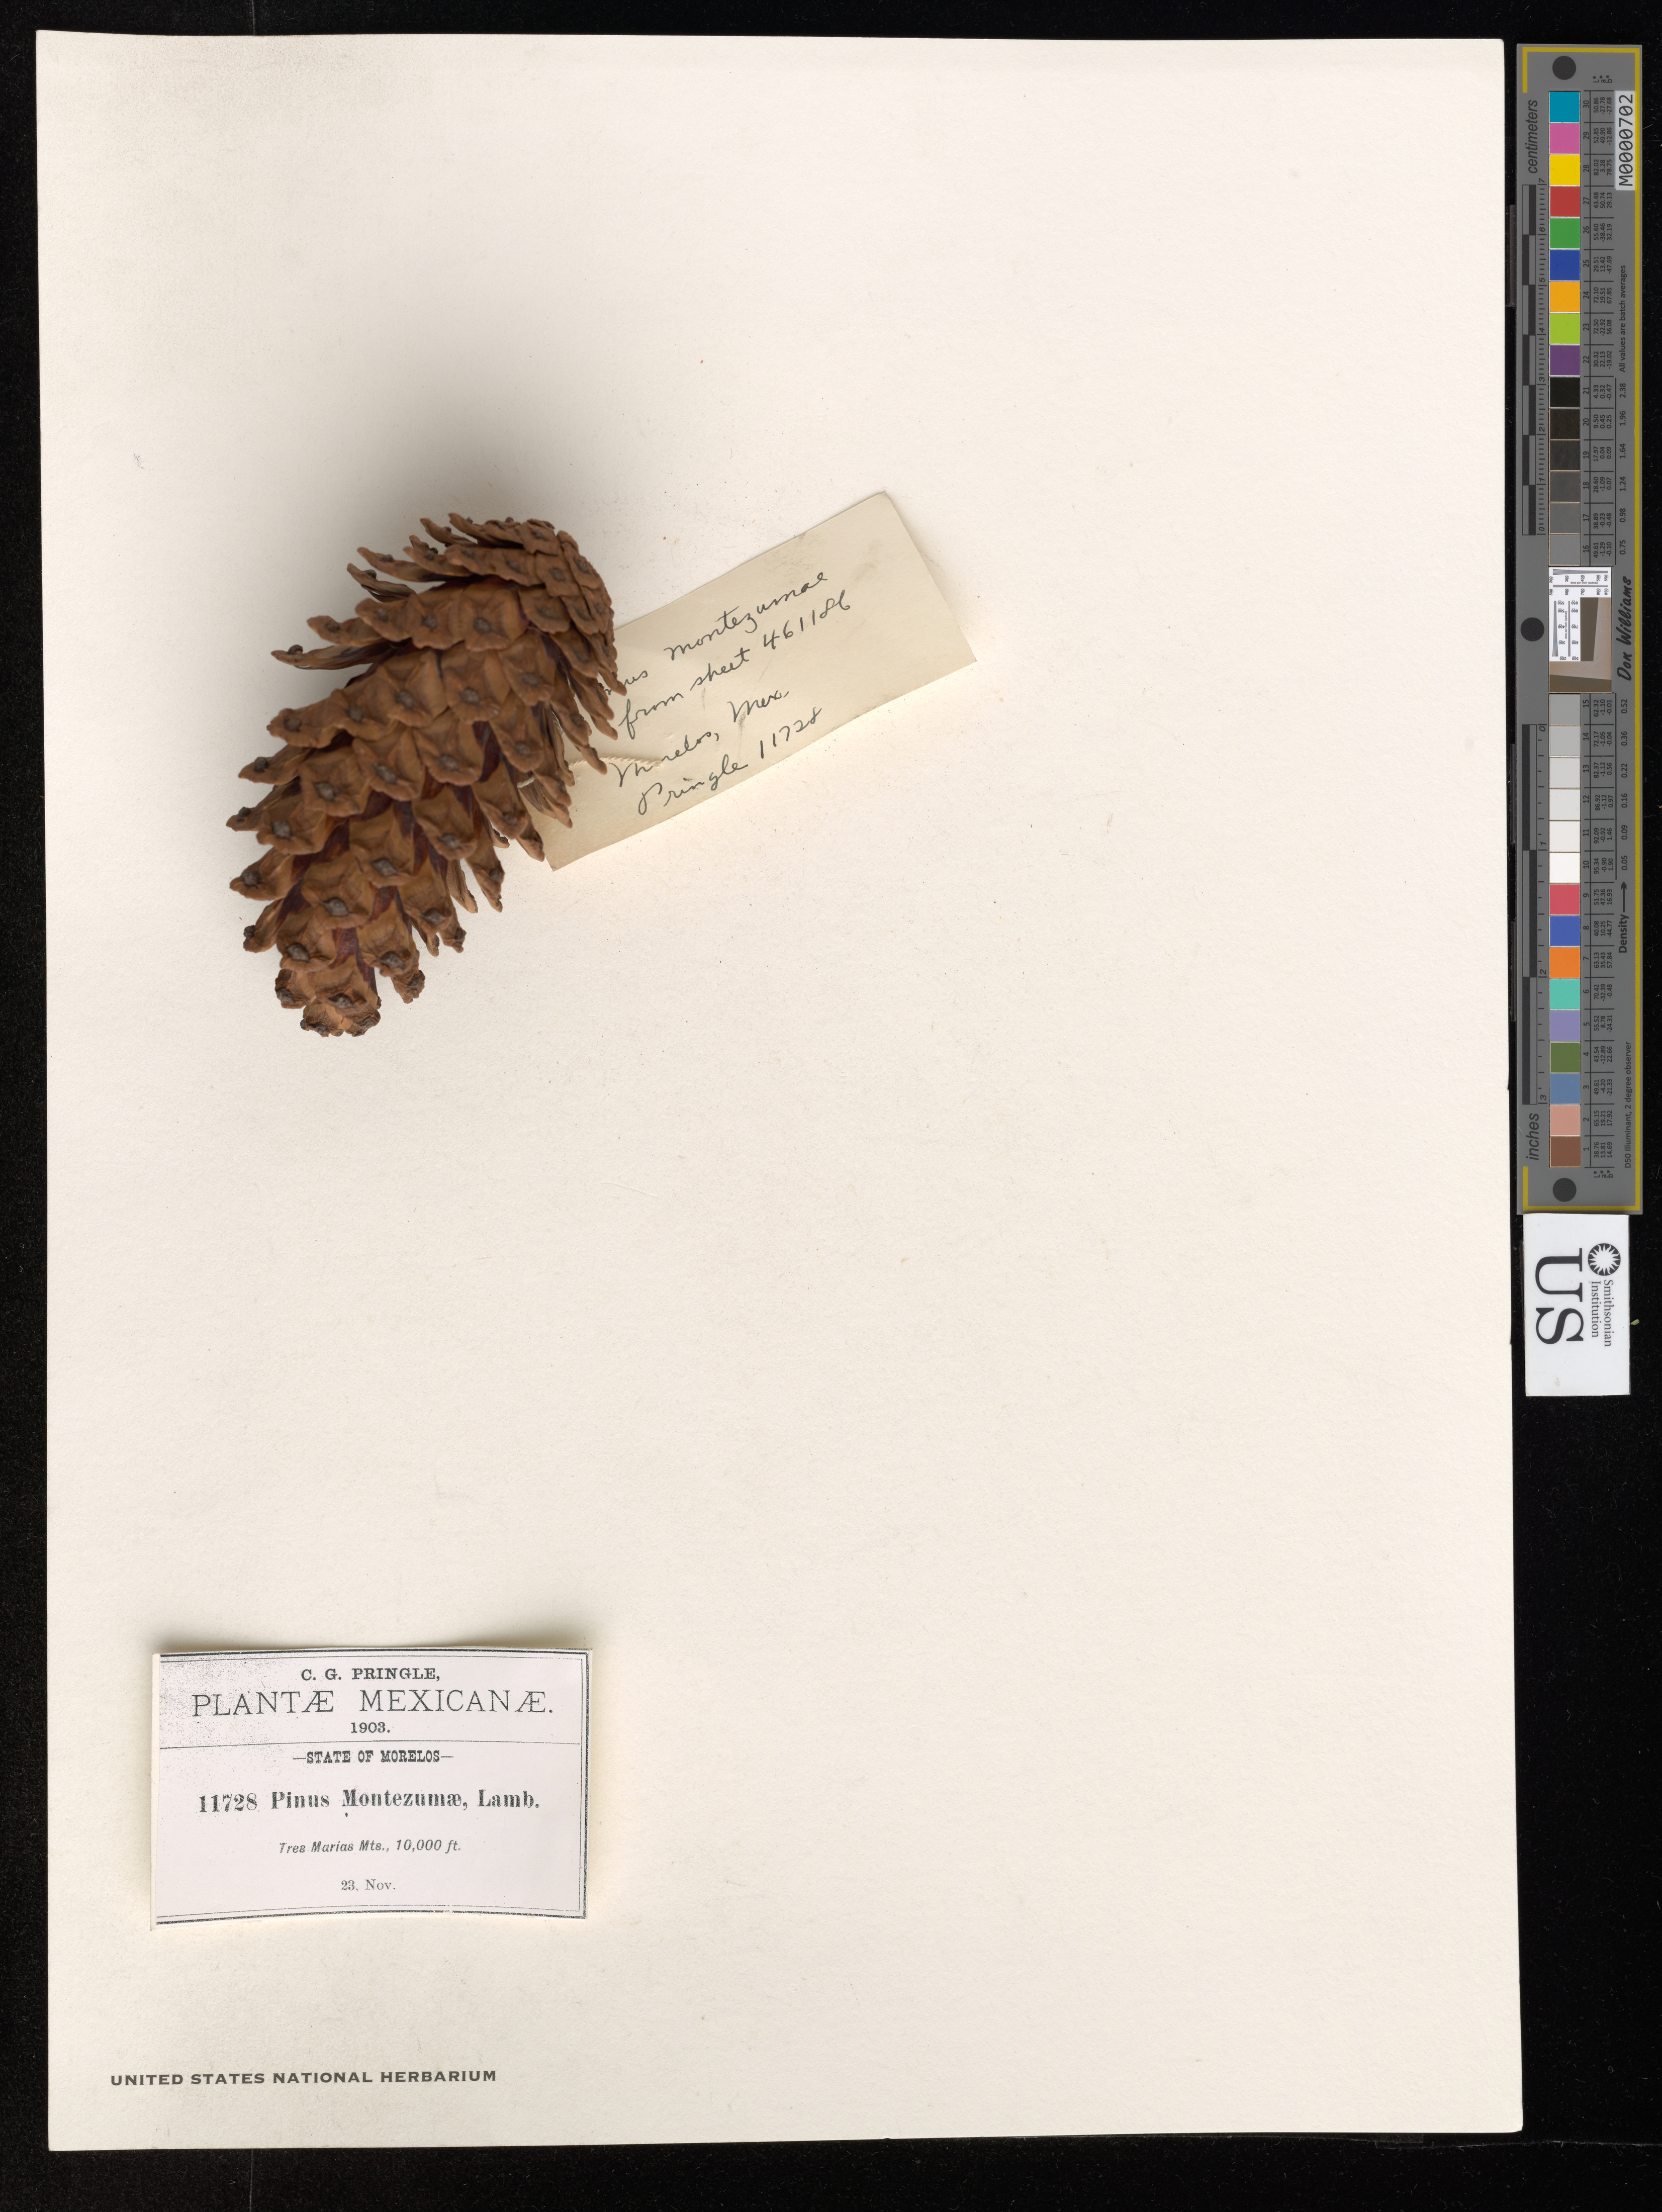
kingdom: Plantae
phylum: Tracheophyta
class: Pinopsida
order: Pinales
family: Pinaceae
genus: Pinus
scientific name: Pinus montezumae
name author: Lamb.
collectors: C. G. Pringle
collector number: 11728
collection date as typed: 23 Nov 1903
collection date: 1903-11-23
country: Mexico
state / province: Morelos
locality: Tres Marias Mts.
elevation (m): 3048